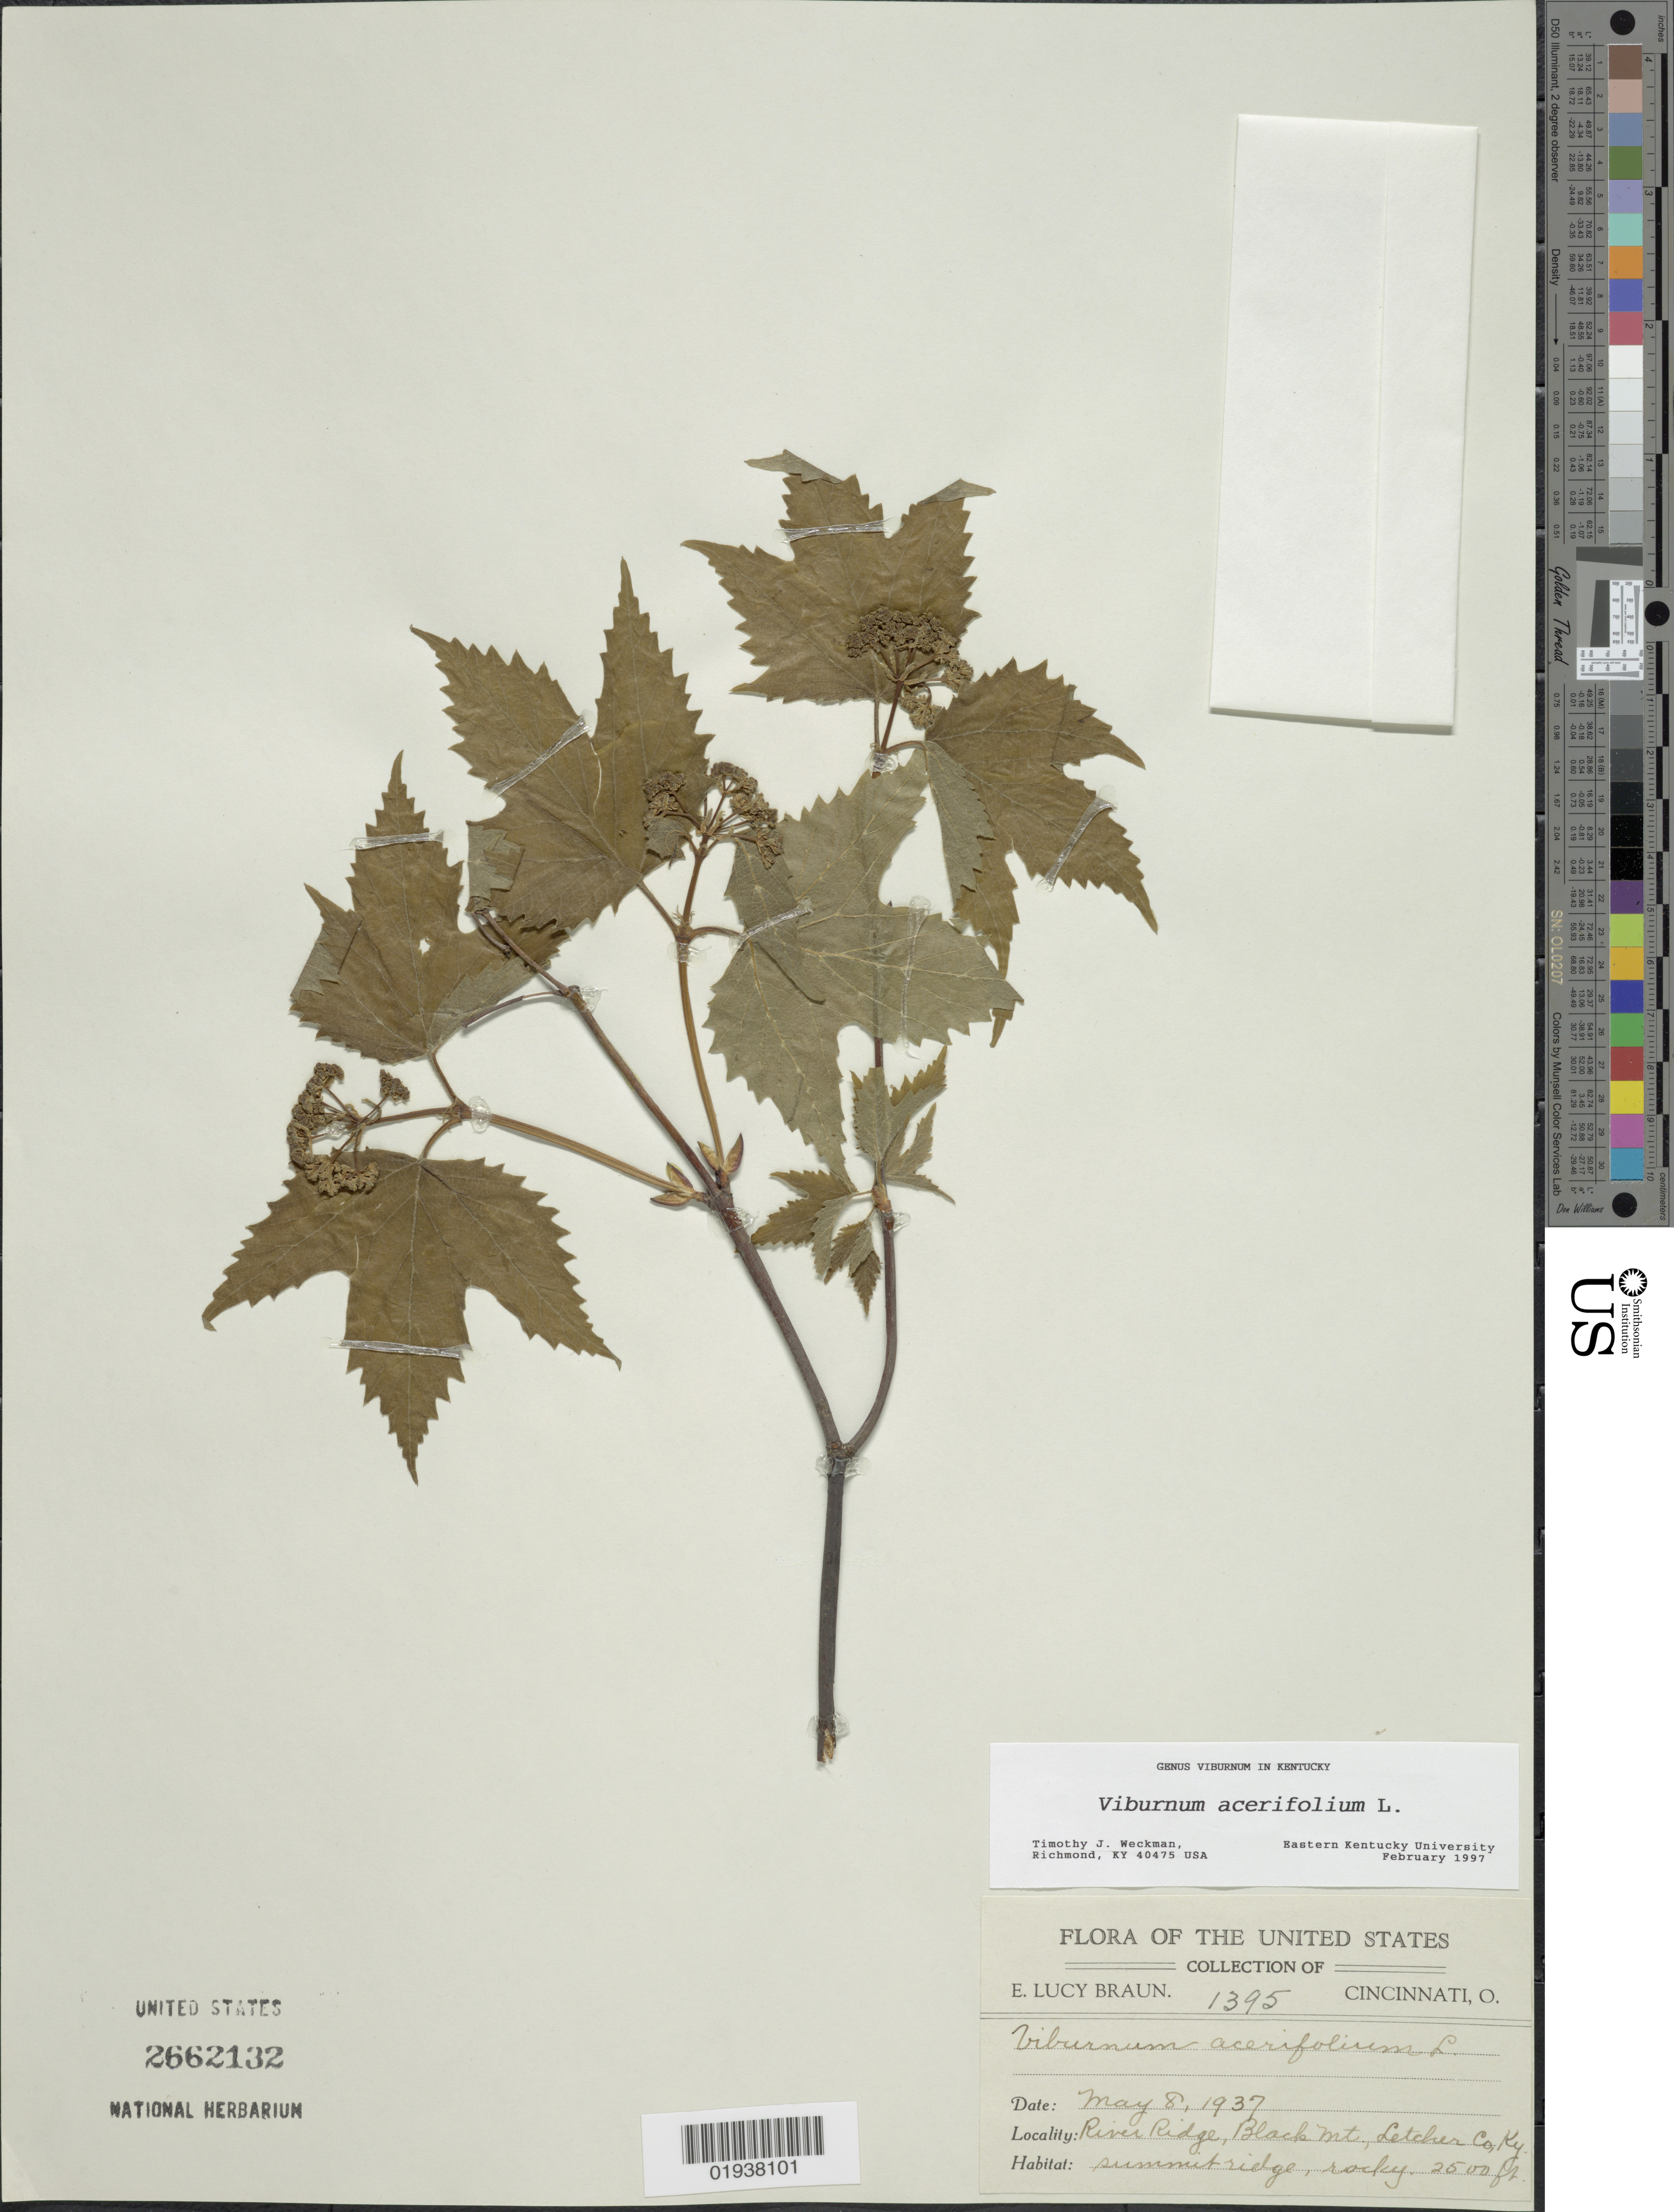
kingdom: Plantae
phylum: Tracheophyta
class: Magnoliopsida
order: Dipsacales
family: Viburnaceae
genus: Viburnum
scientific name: Viburnum acerifolium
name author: L.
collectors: E. L. Braun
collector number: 1395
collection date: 1937-05-08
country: United States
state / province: Kentucky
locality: River Ridge, Black Mt., Letcher Co. Summit ridge.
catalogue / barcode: US 2662132